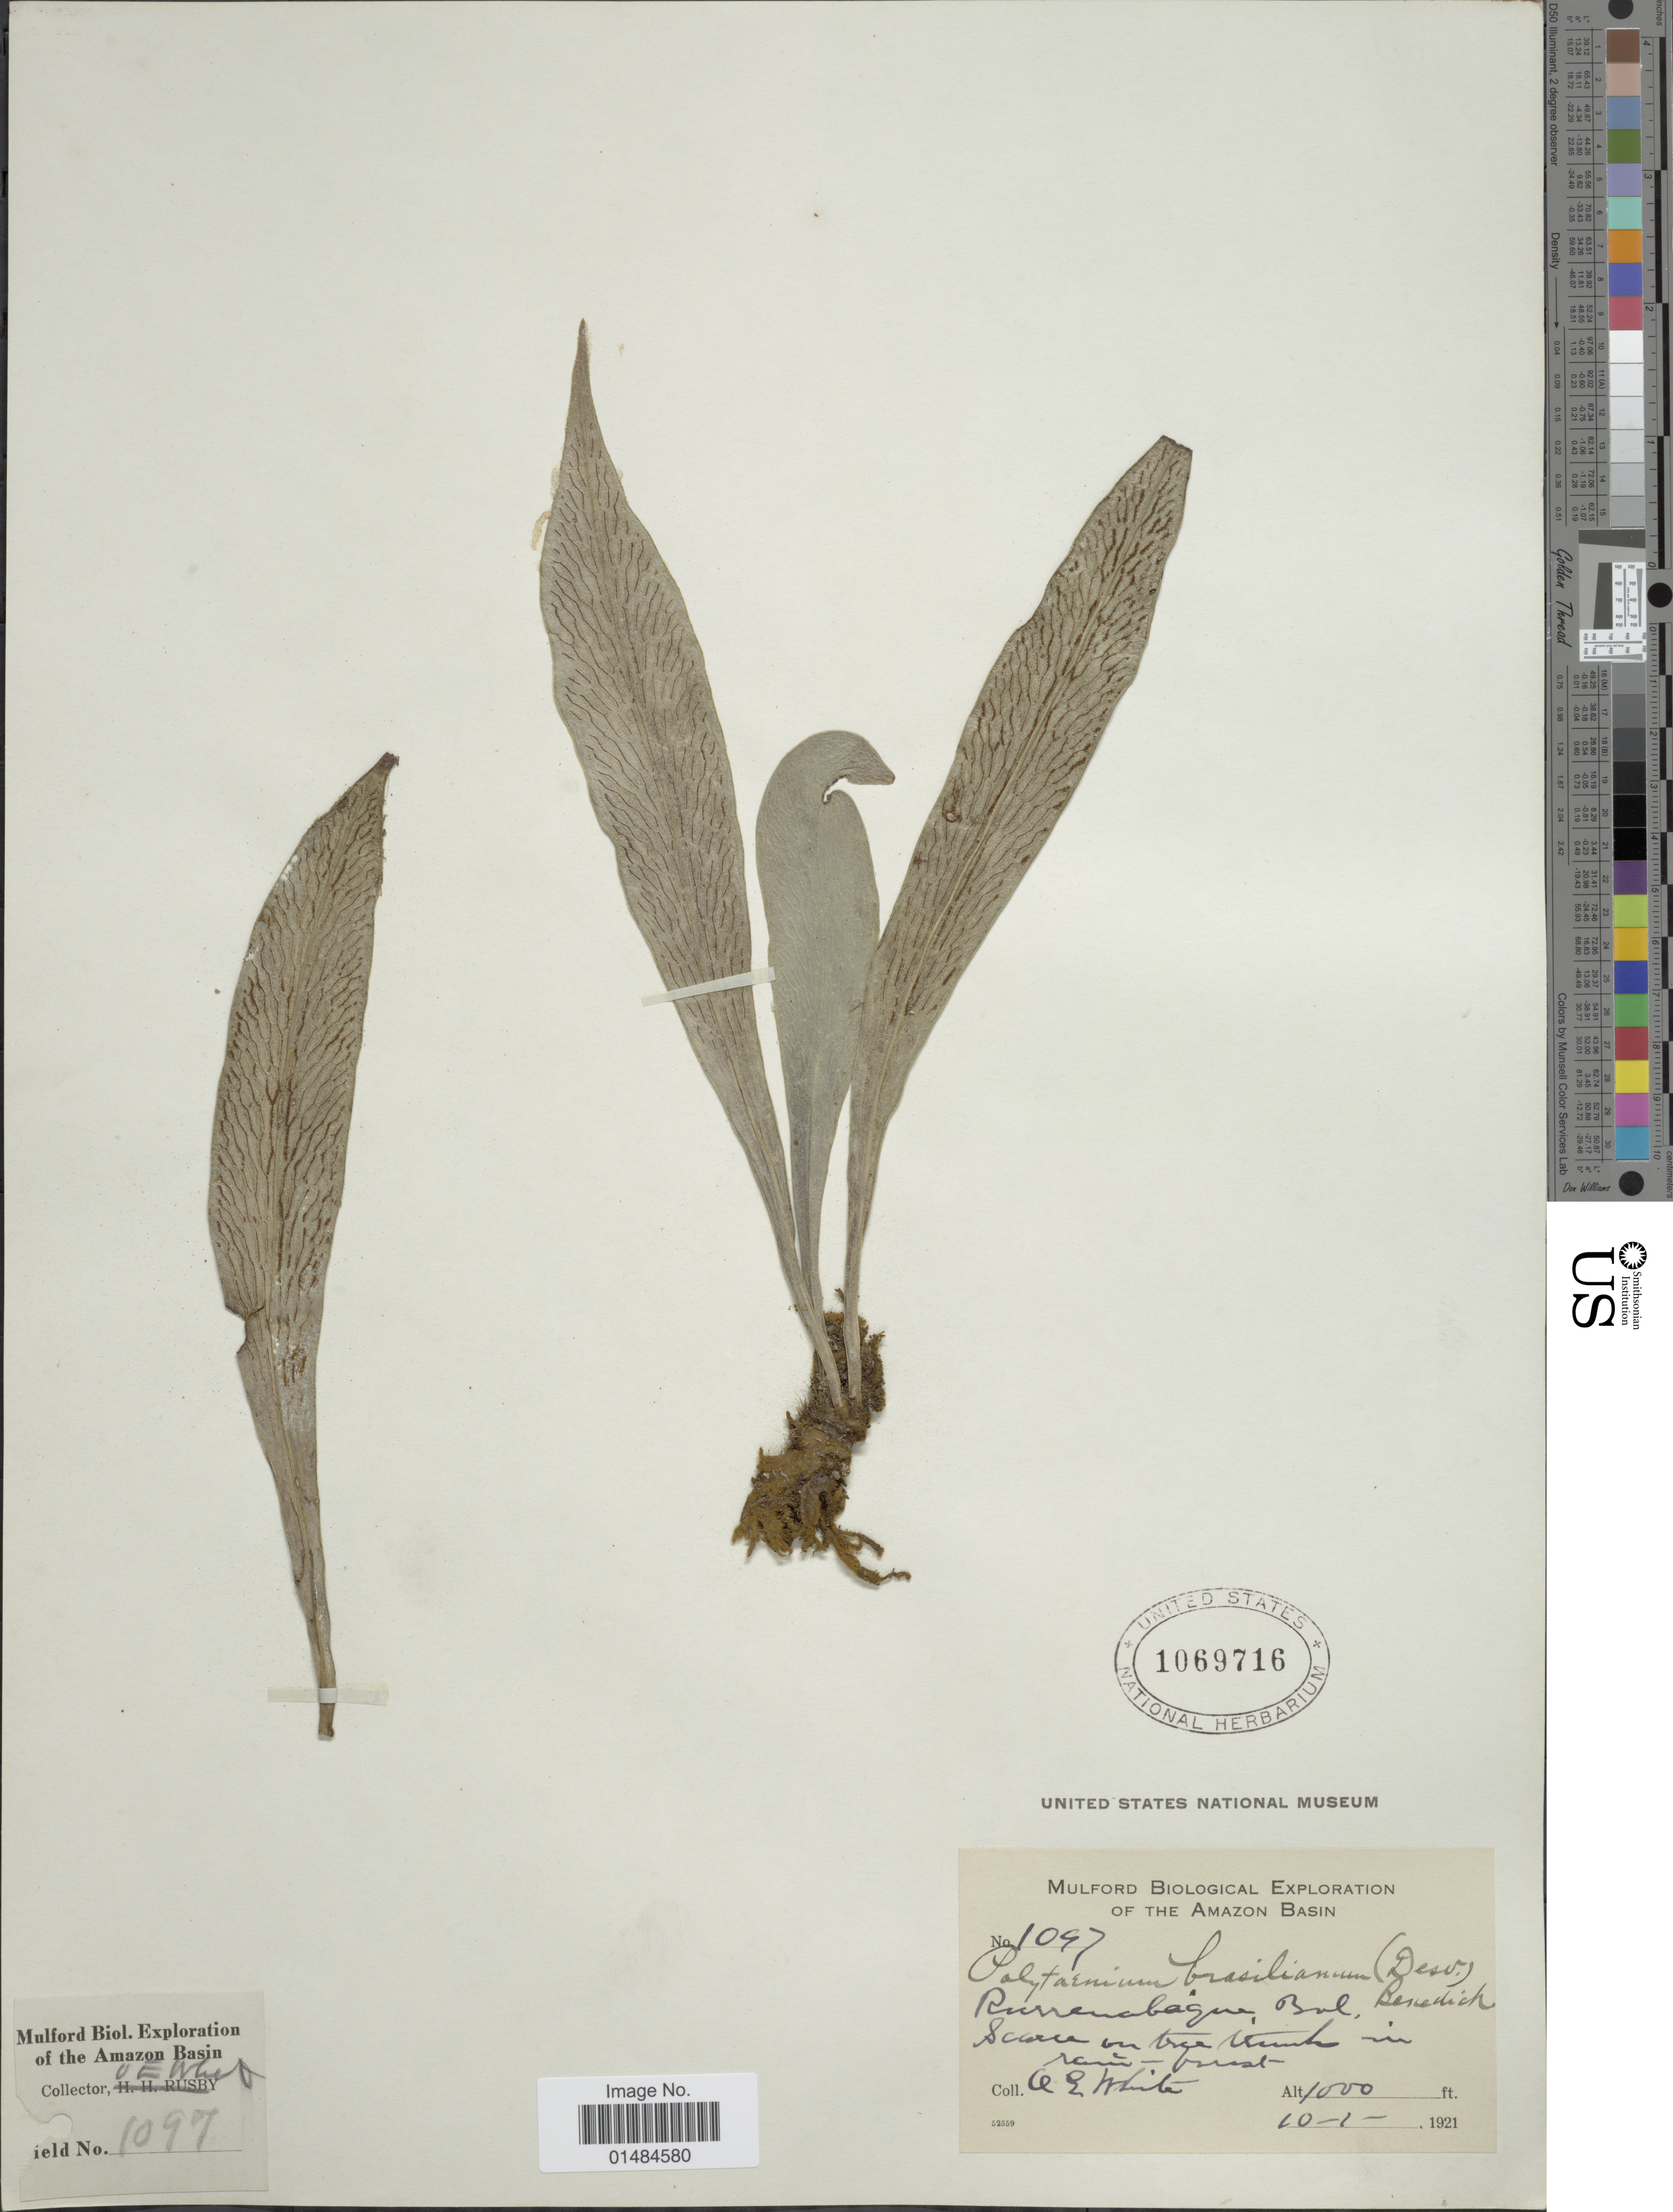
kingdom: Plantae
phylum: Tracheophyta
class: Polypodiopsida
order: Polypodiales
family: Pteridaceae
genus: Polytaenium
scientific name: Polytaenium cajenense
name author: (Desv.) Benedict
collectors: O. E. White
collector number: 1097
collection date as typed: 10-1-1921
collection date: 1921-10-01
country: Bolivia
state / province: Beni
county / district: José Ballivián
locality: Rurrenabaque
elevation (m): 305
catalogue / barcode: US 1069716